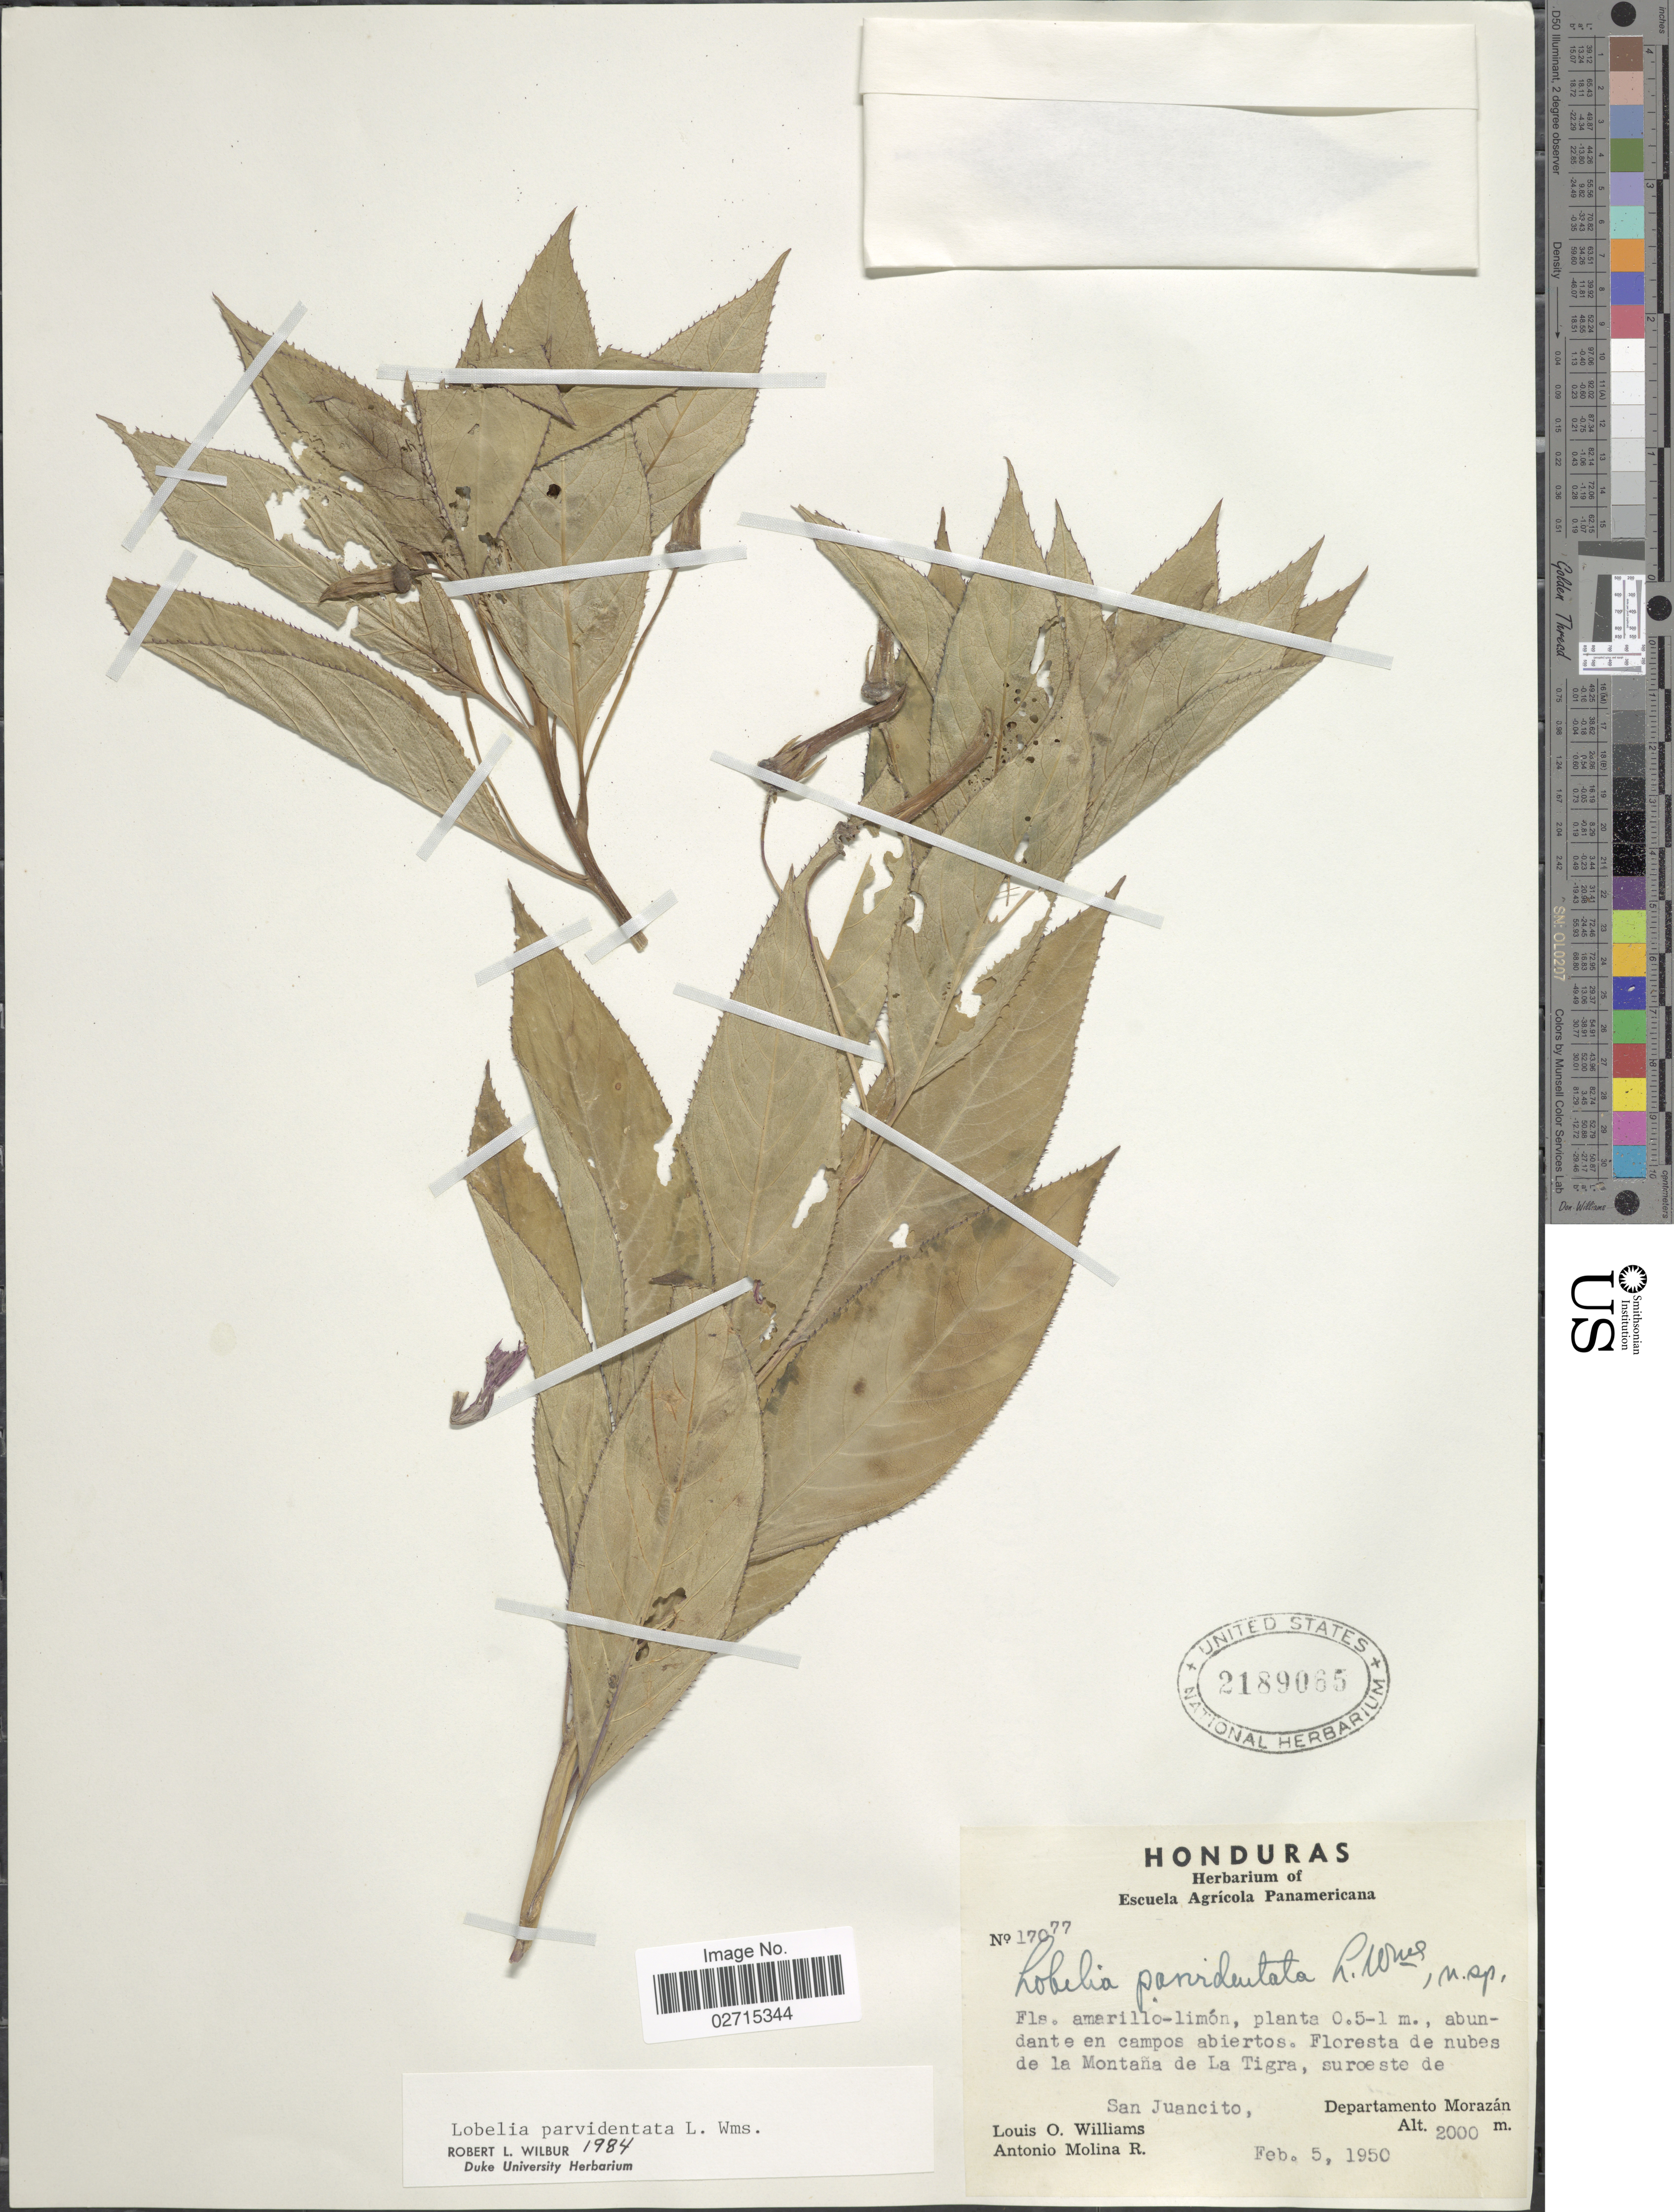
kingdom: Plantae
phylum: Tracheophyta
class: Magnoliopsida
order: Asterales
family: Campanulaceae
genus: Lobelia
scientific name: Lobelia parvidentata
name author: L.O. Williams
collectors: L. O. Williams & A. Molina R.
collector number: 17077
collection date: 1950-02-05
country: Honduras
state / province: Fco. Morazán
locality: Floresta de nubes de la Montaña de La Tigre, suroeste de San Juancito, Departamento Morazán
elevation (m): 2000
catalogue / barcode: US 2189065